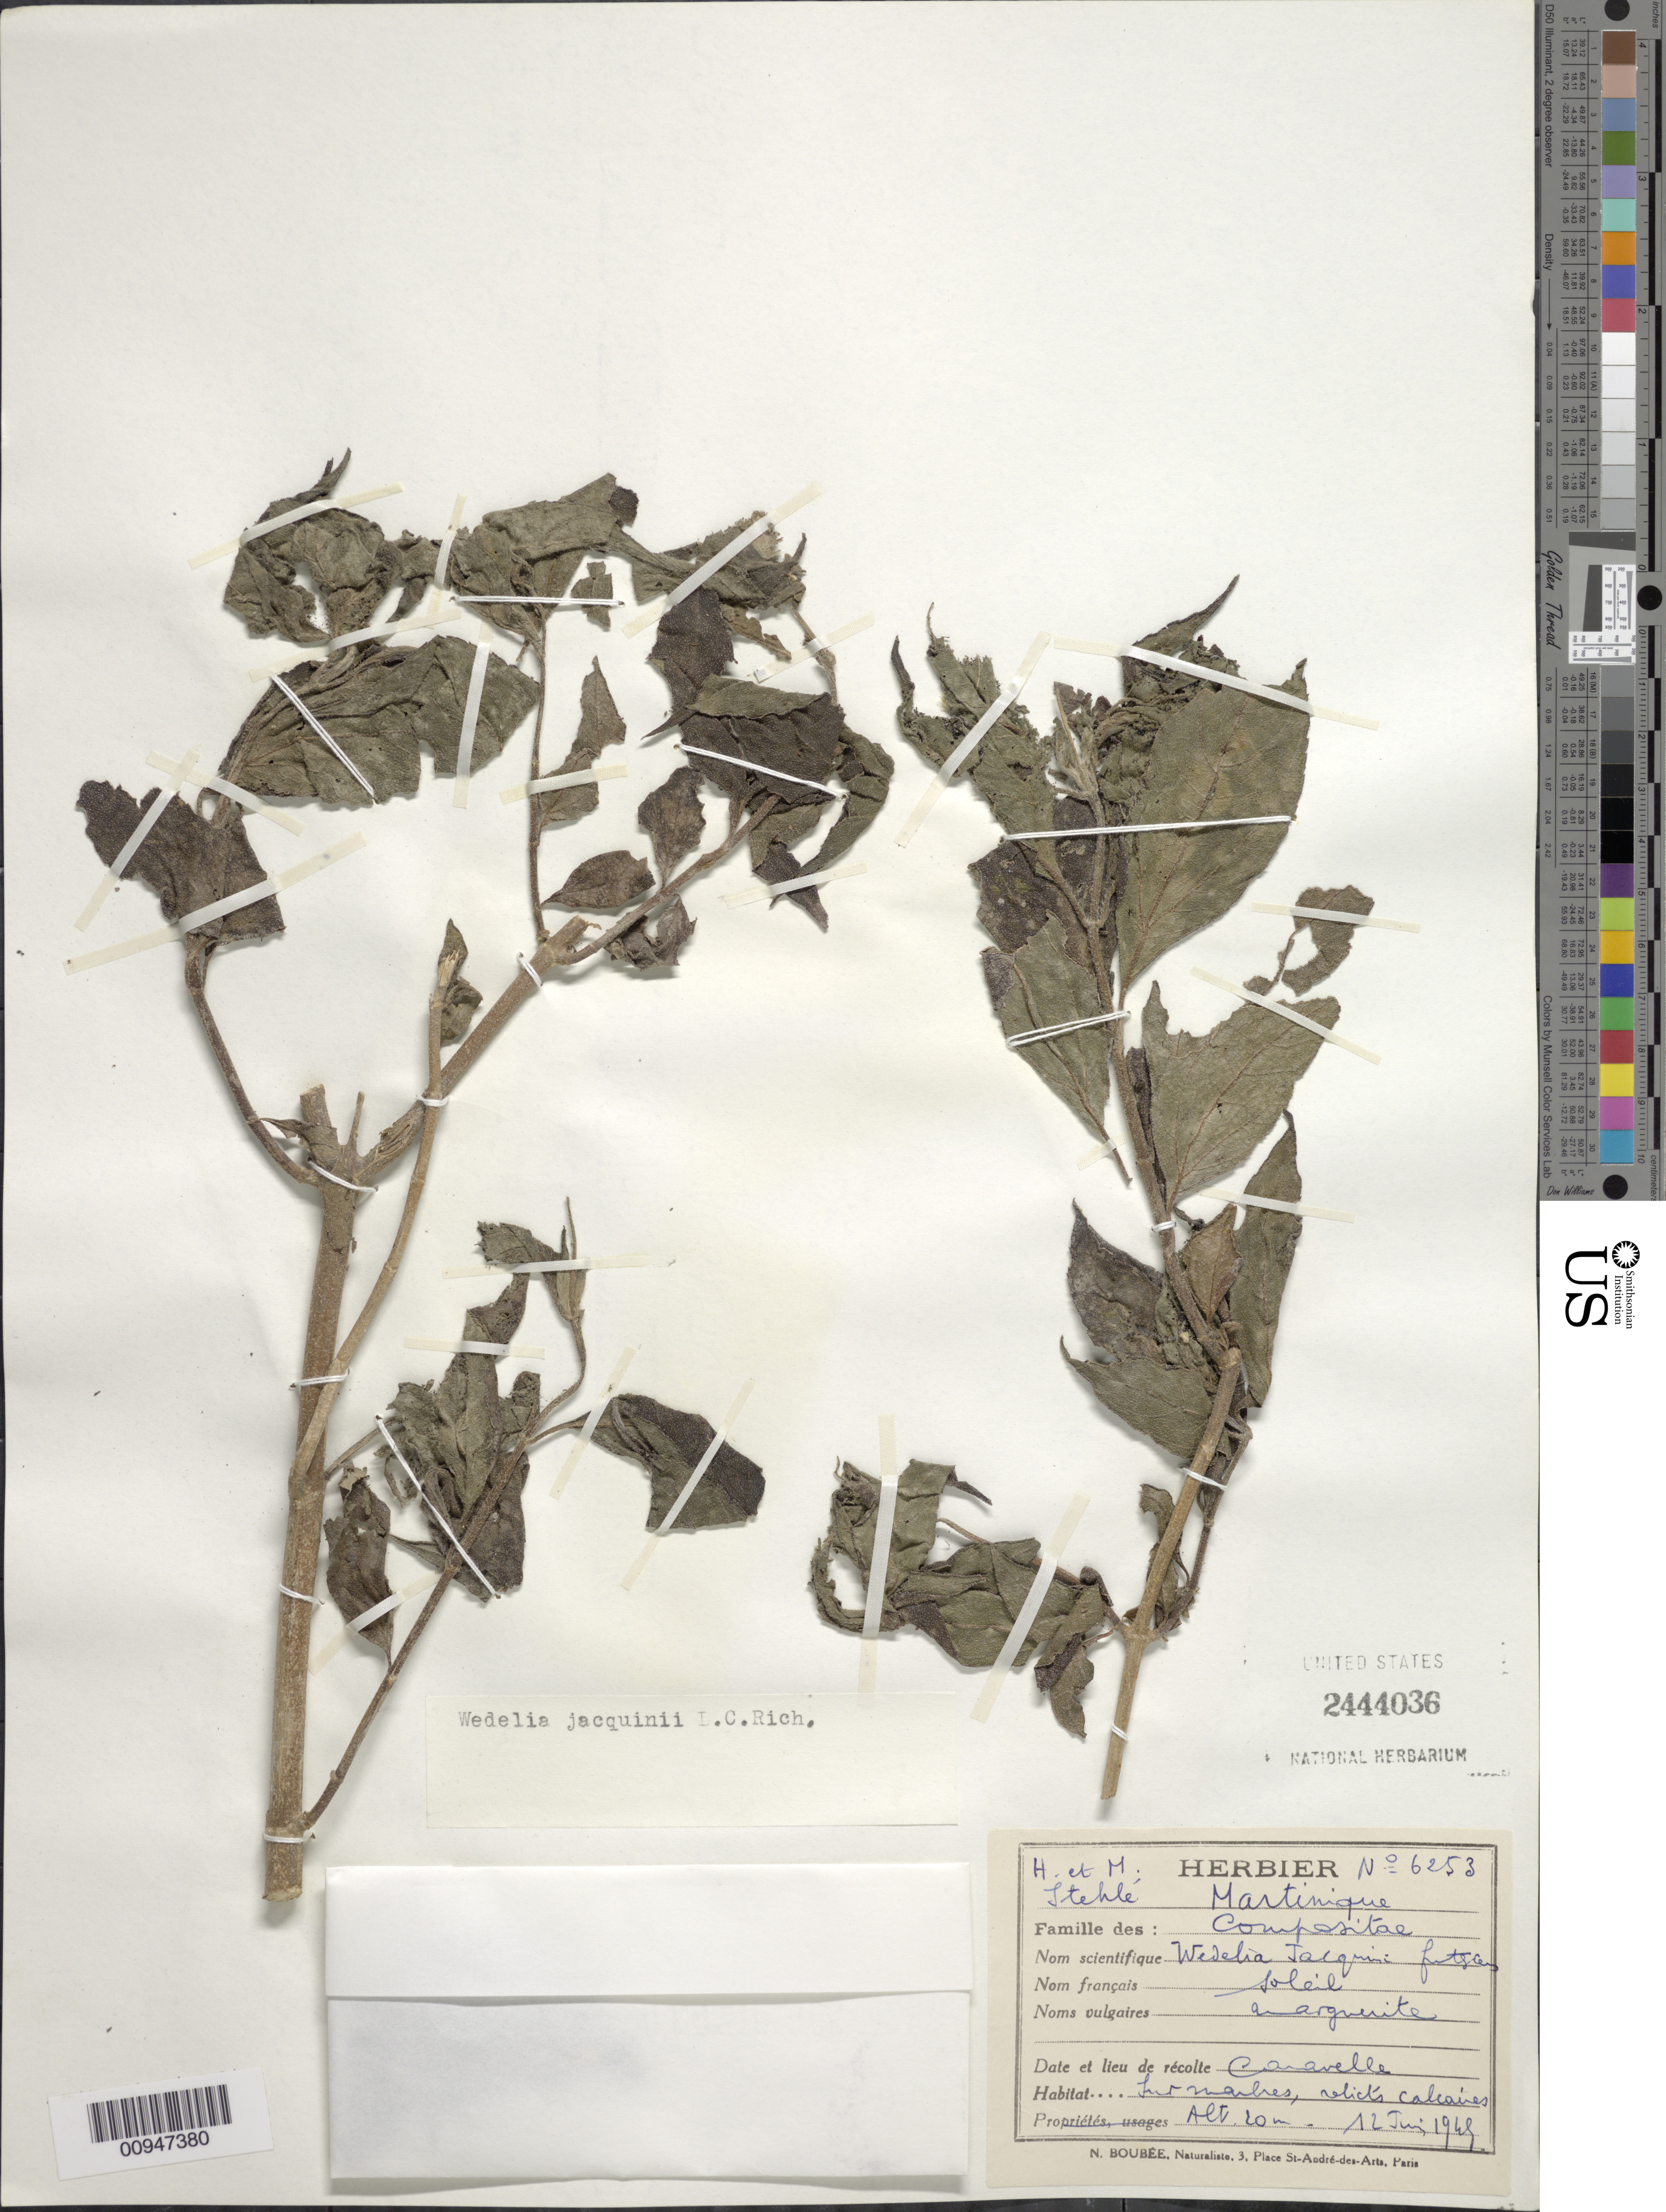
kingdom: Plantae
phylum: Tracheophyta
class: Magnoliopsida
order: Asterales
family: Asteraceae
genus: Wedelia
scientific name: Wedelia calycina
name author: Rich.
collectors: H. Stehlé & M. Stehlé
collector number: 6253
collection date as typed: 12 Jun 1949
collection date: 1949-06-12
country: Martinique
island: Martinique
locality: Caravelle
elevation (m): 20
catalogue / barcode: US 2444036